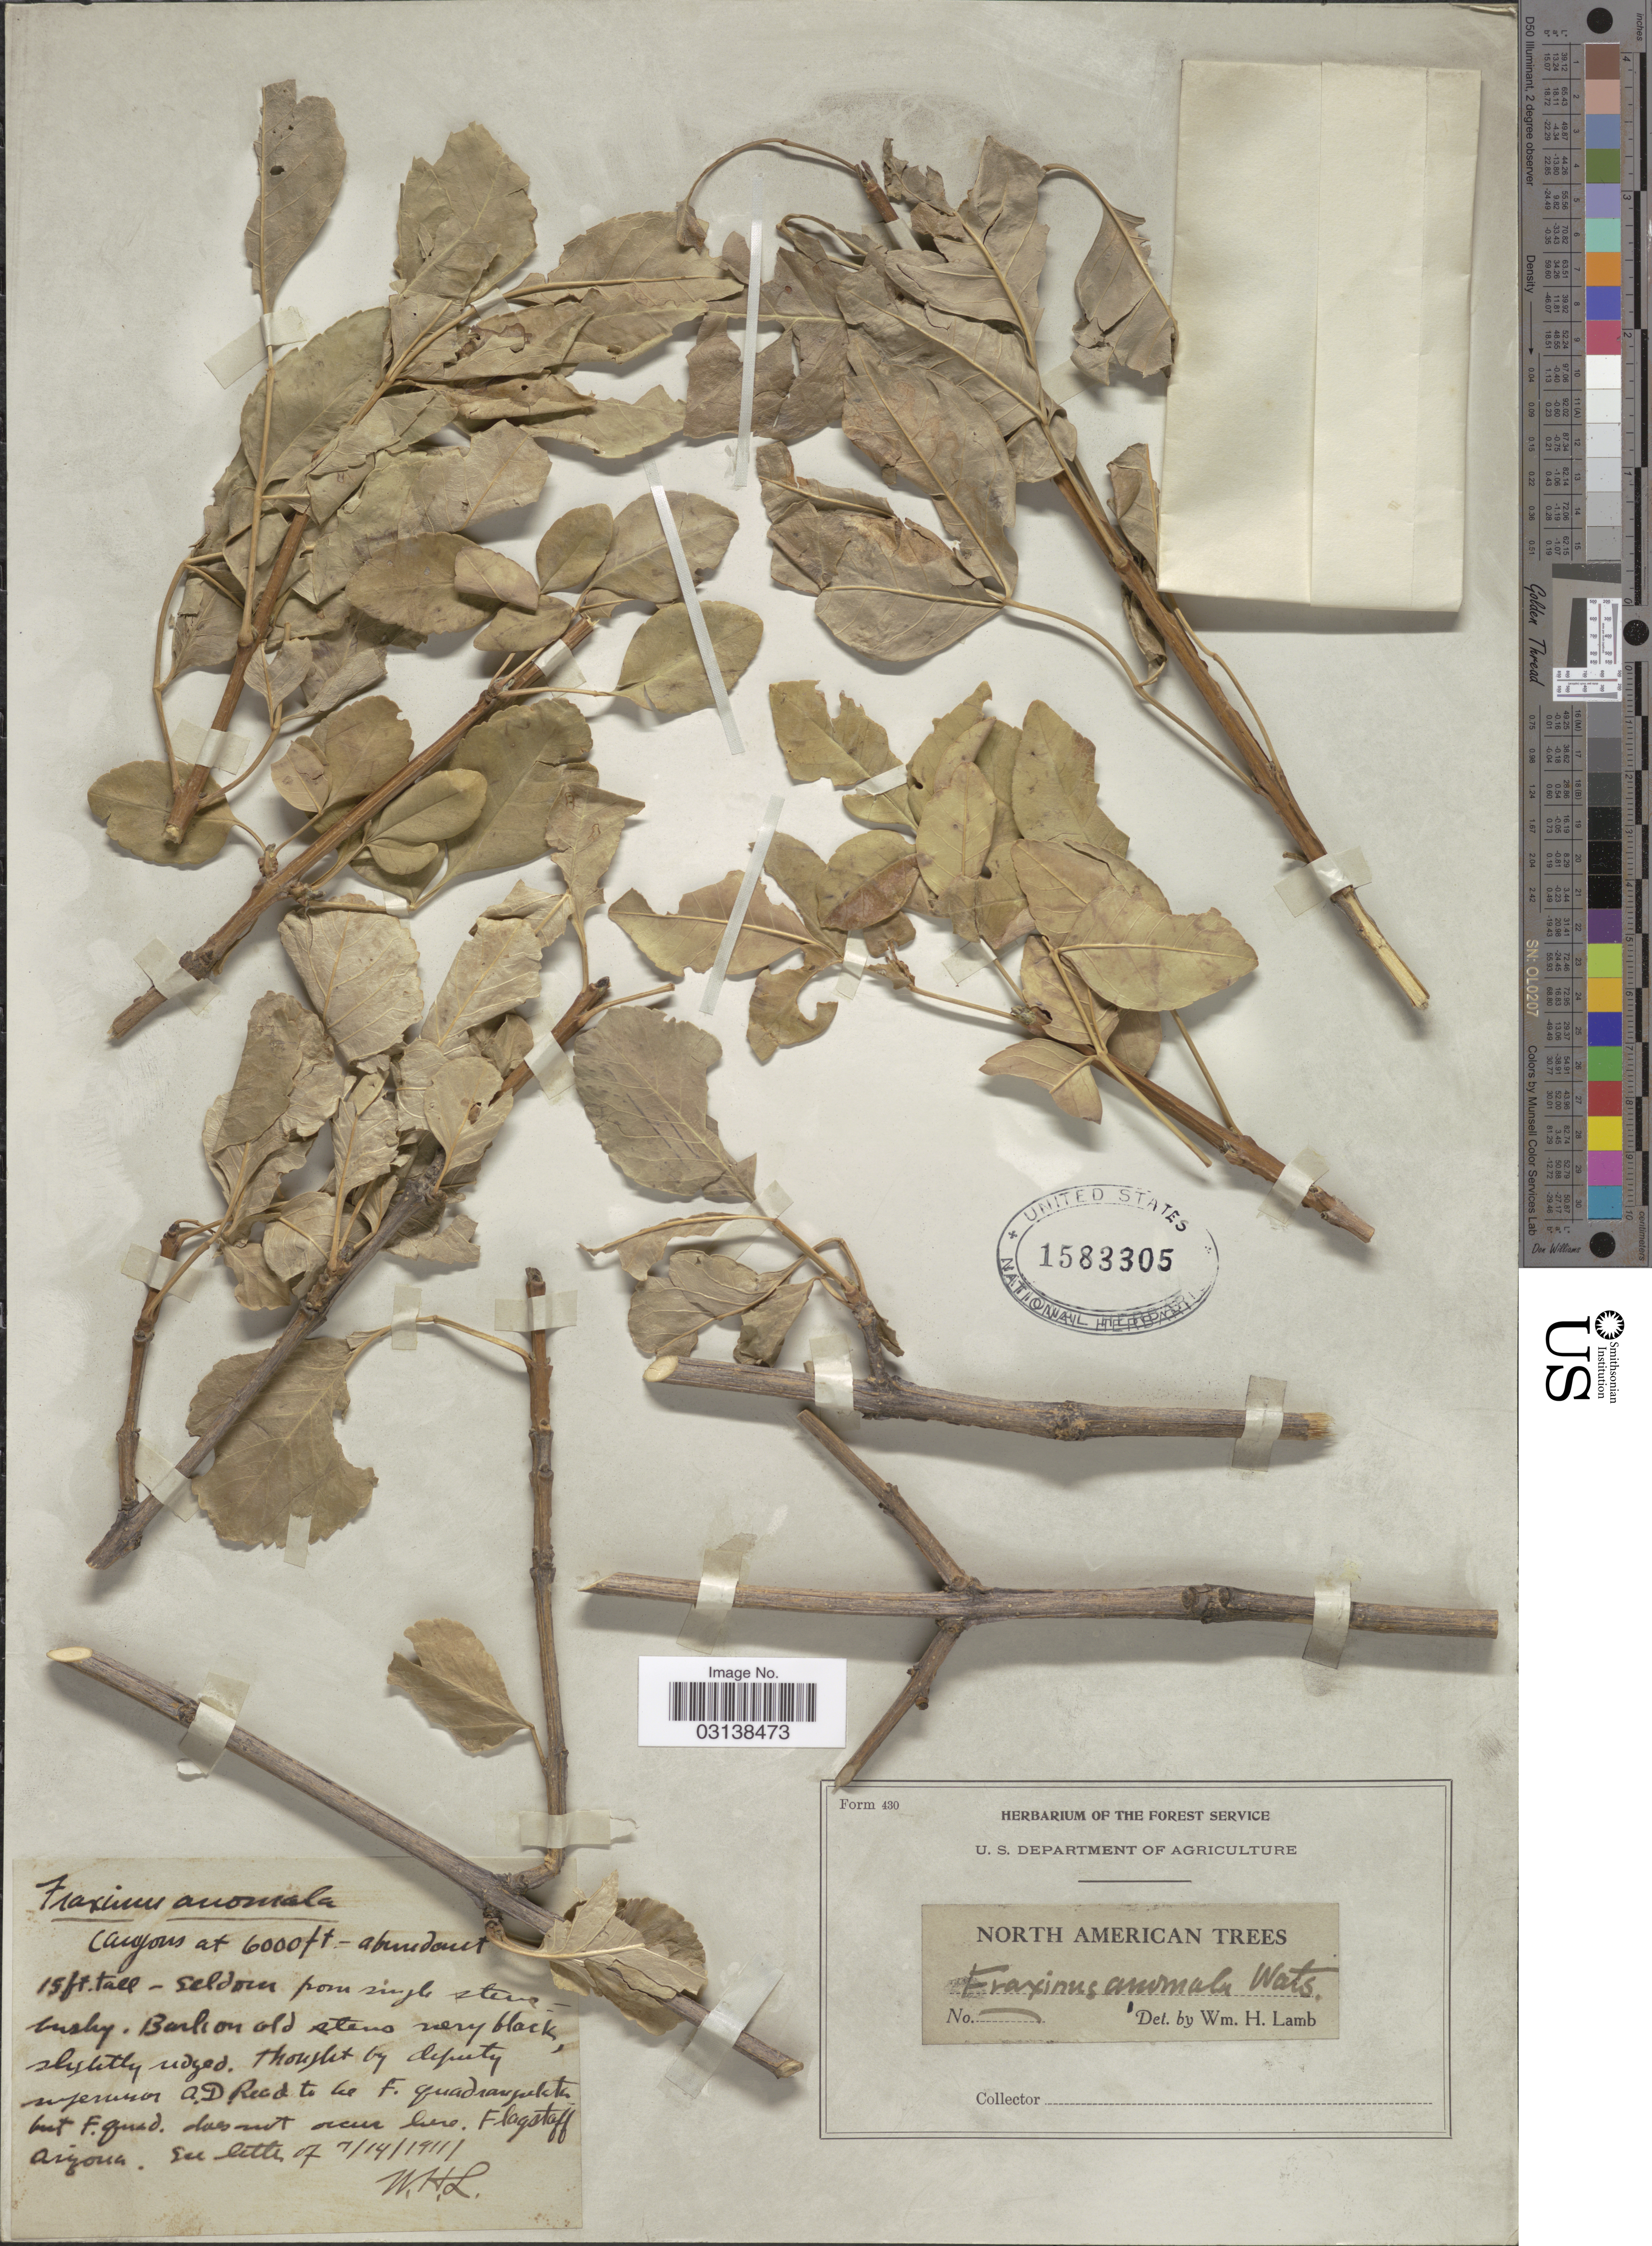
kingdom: Plantae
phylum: Tracheophyta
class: Magnoliopsida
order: Lamiales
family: Oleaceae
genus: Fraxinus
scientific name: Fraxinus anomala var. lowellii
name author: (Sarg. ex Rehder) Little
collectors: W. H. Lamb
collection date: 1911-07-14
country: United States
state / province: Arizona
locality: Canyons, Road to the F. quadrangulata bur F. quad. does not occur here. Flagstaff Arizona.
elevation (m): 1829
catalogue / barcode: US 1583305